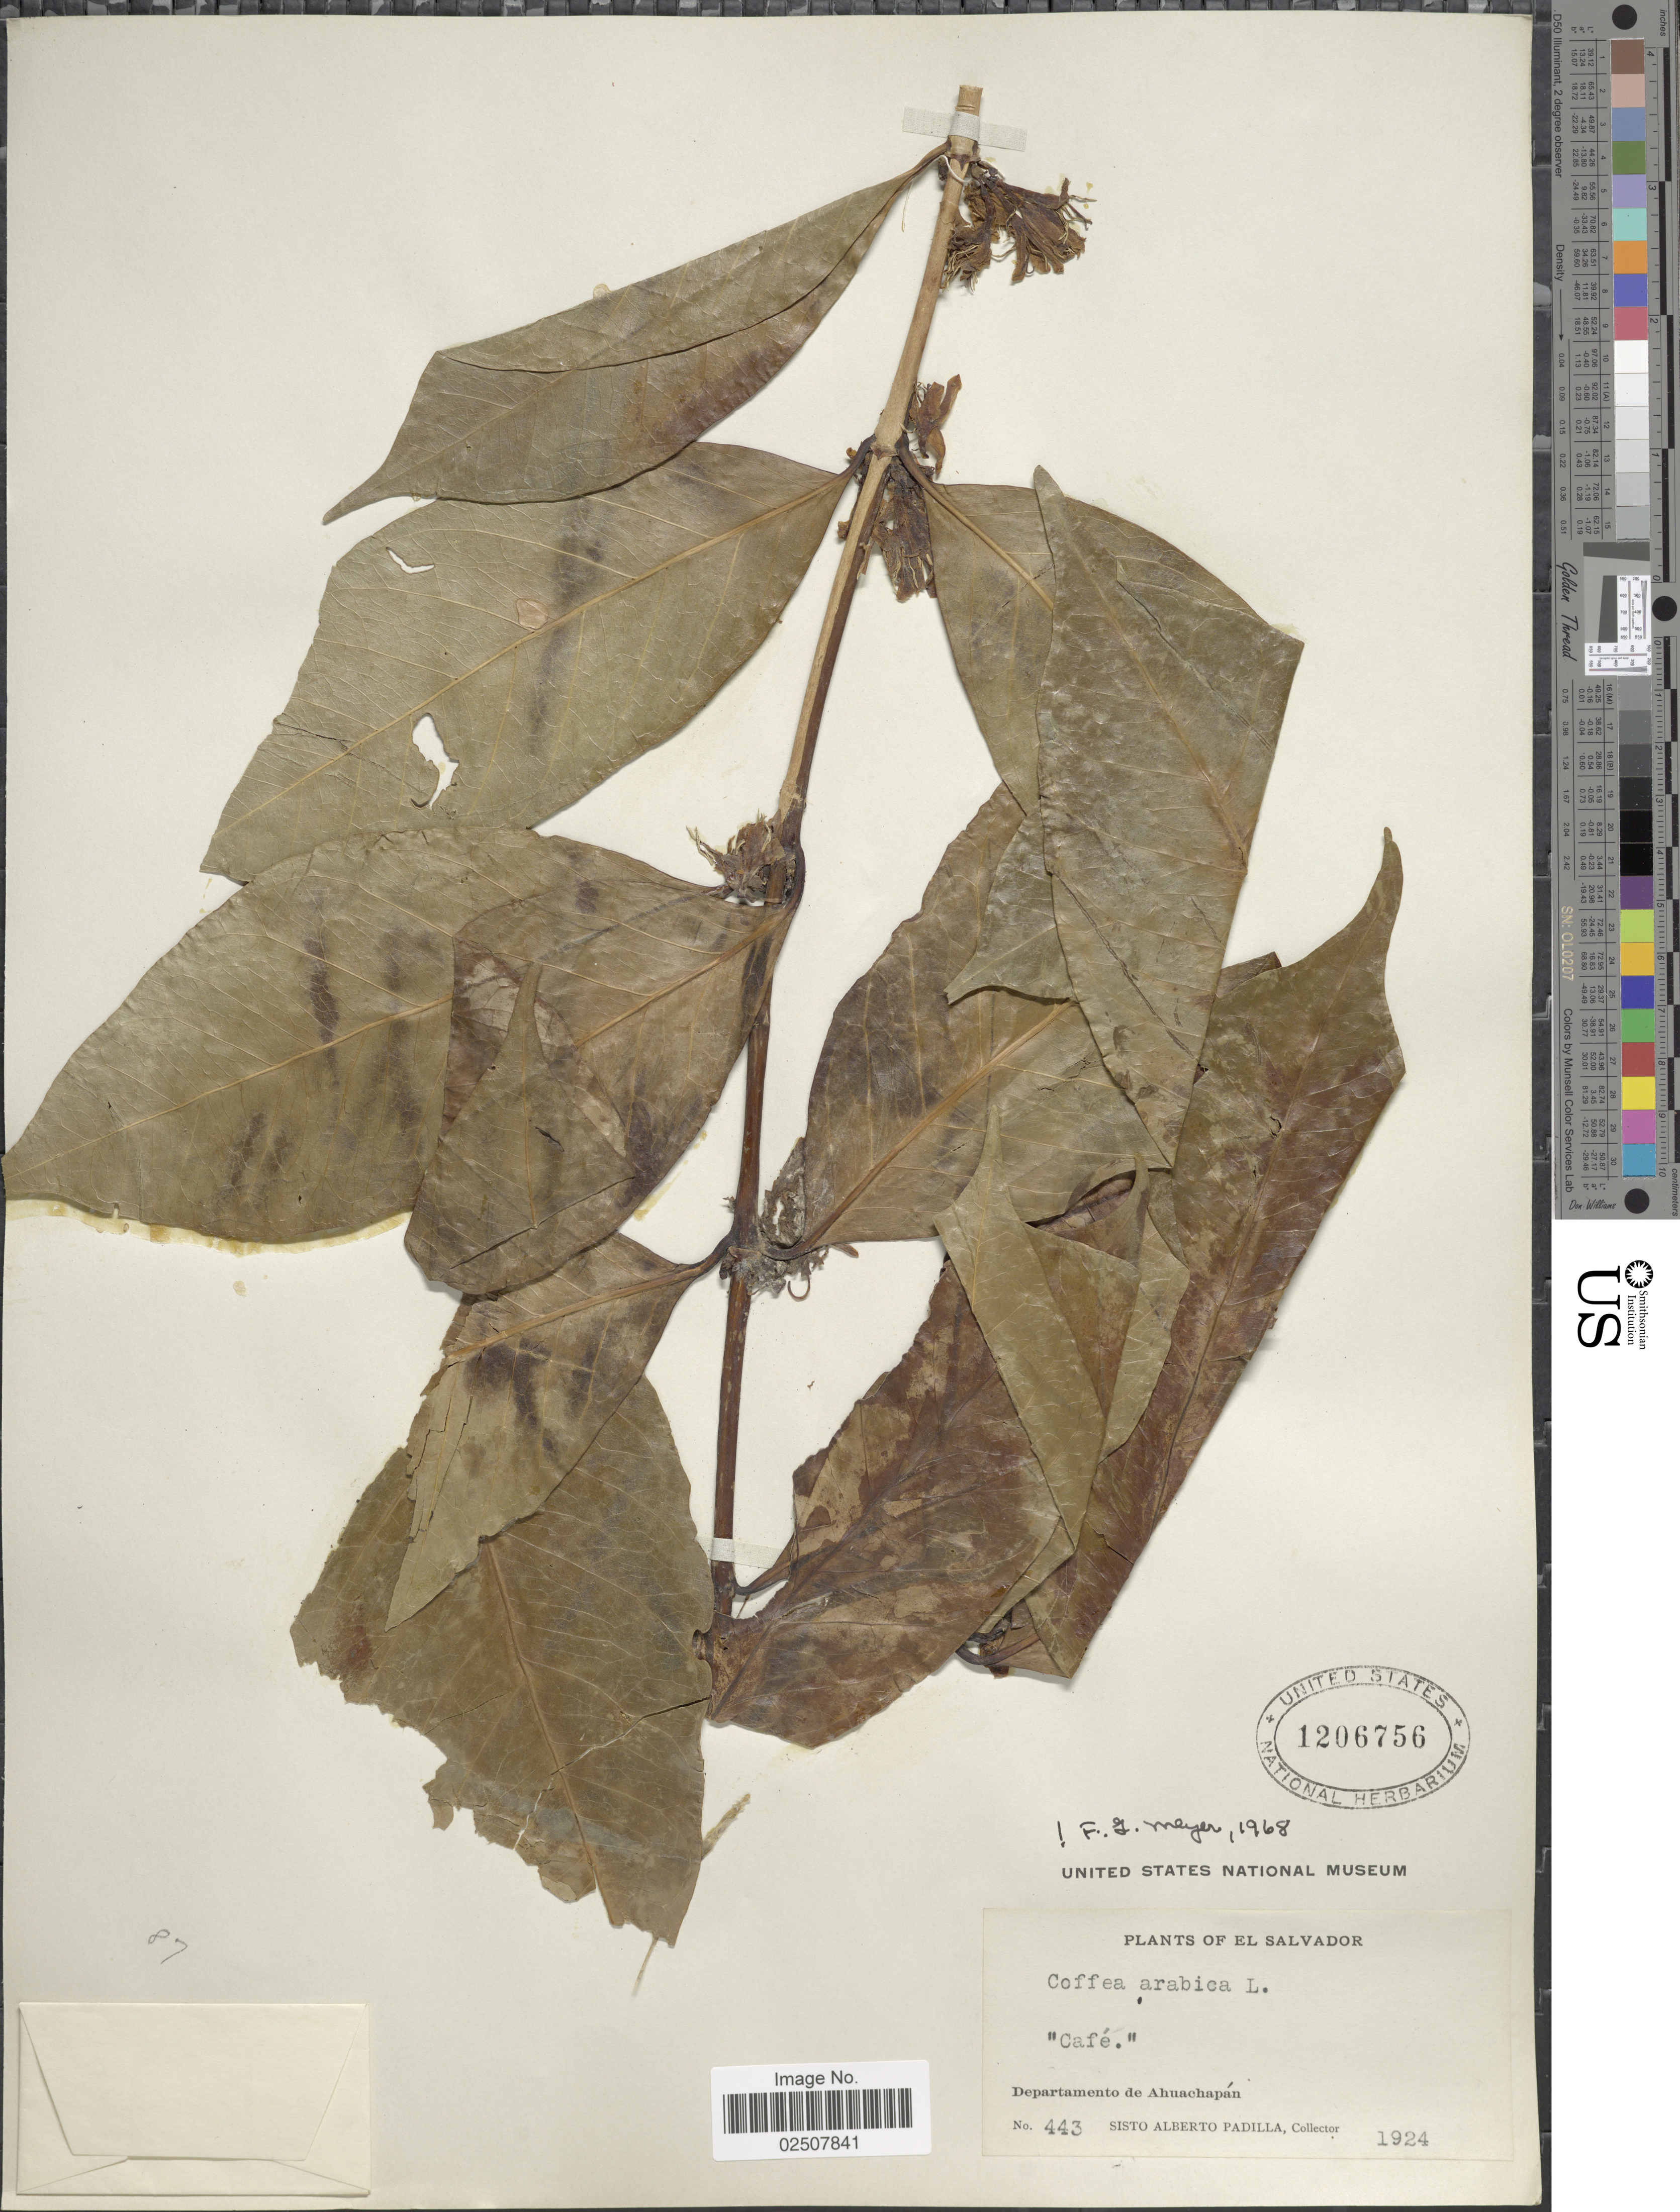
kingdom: Plantae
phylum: Tracheophyta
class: Magnoliopsida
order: Gentianales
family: Rubiaceae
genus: Coffea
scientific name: Coffea arabica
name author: L.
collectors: S. A. Padilla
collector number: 443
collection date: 1924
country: El Salvador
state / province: Ahuachapan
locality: Department de Ahuachapán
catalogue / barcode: US 1206756